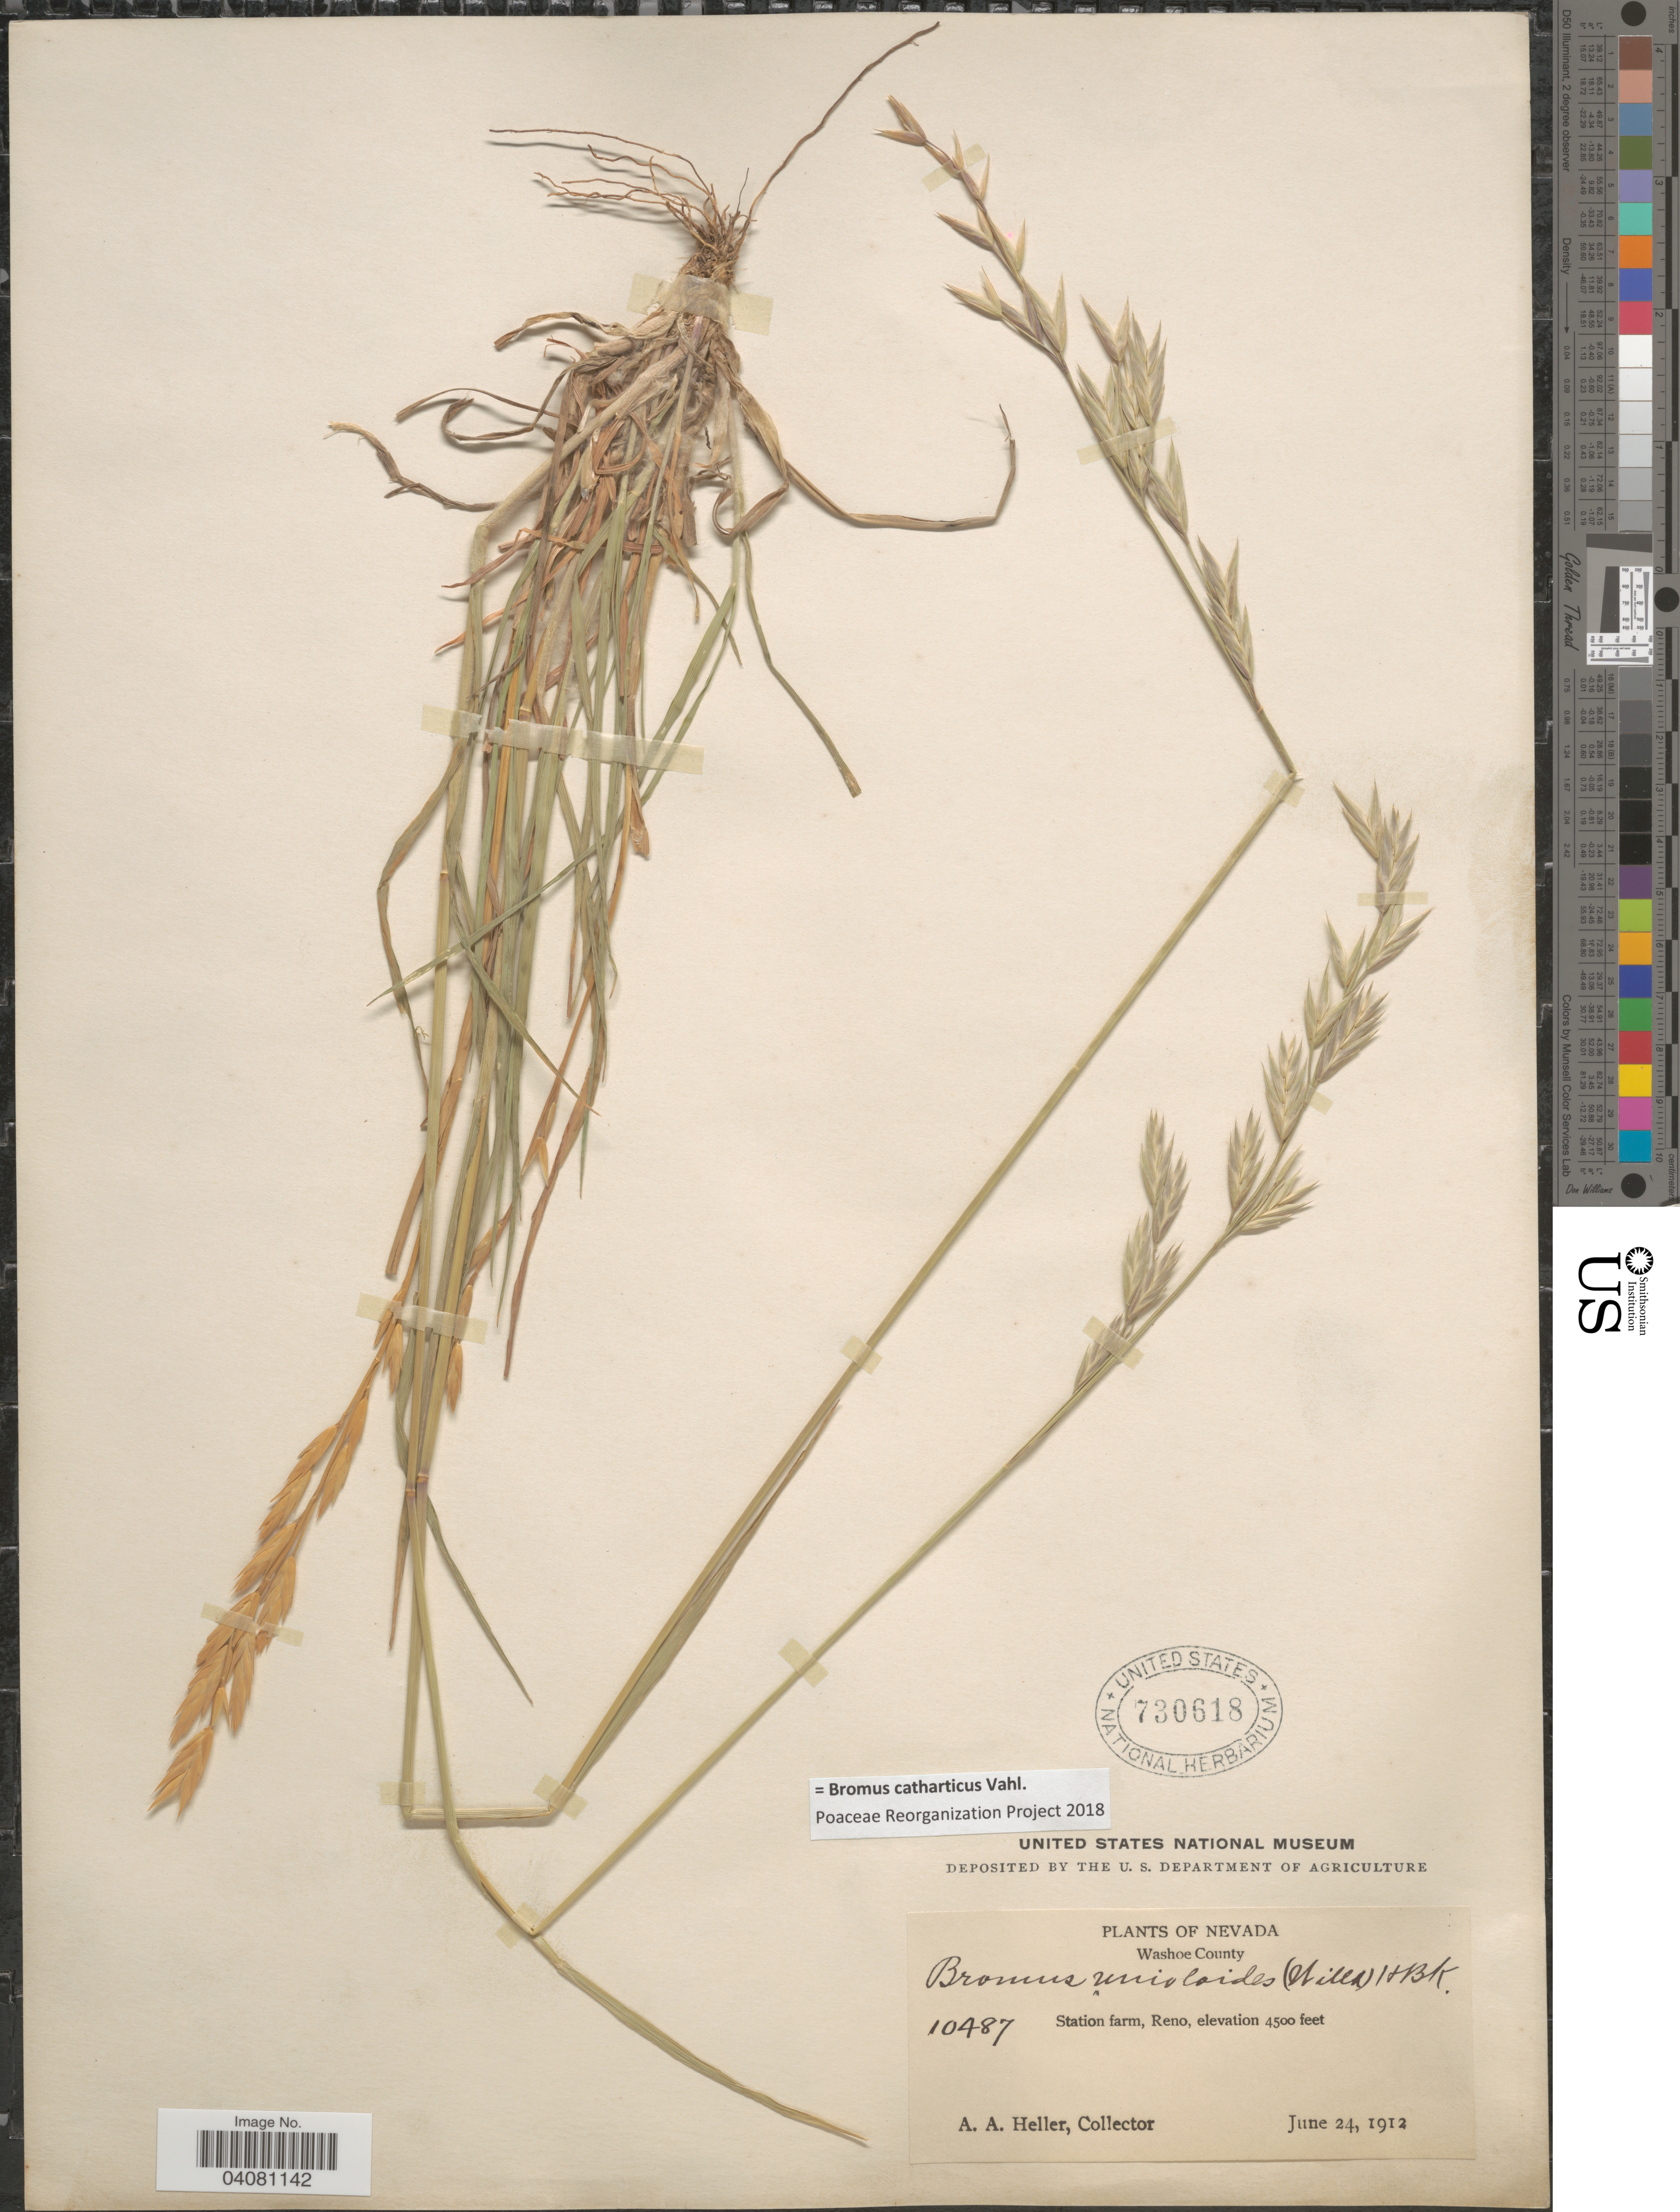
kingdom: Plantae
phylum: Tracheophyta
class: Liliopsida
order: Poales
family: Poaceae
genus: Bromus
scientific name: Bromus catharticus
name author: Vahl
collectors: A. A. Heller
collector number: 10487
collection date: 1912-06-24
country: United States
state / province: Nevada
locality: Washoe County. Station farm, Reno.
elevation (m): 1372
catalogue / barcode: US 730618